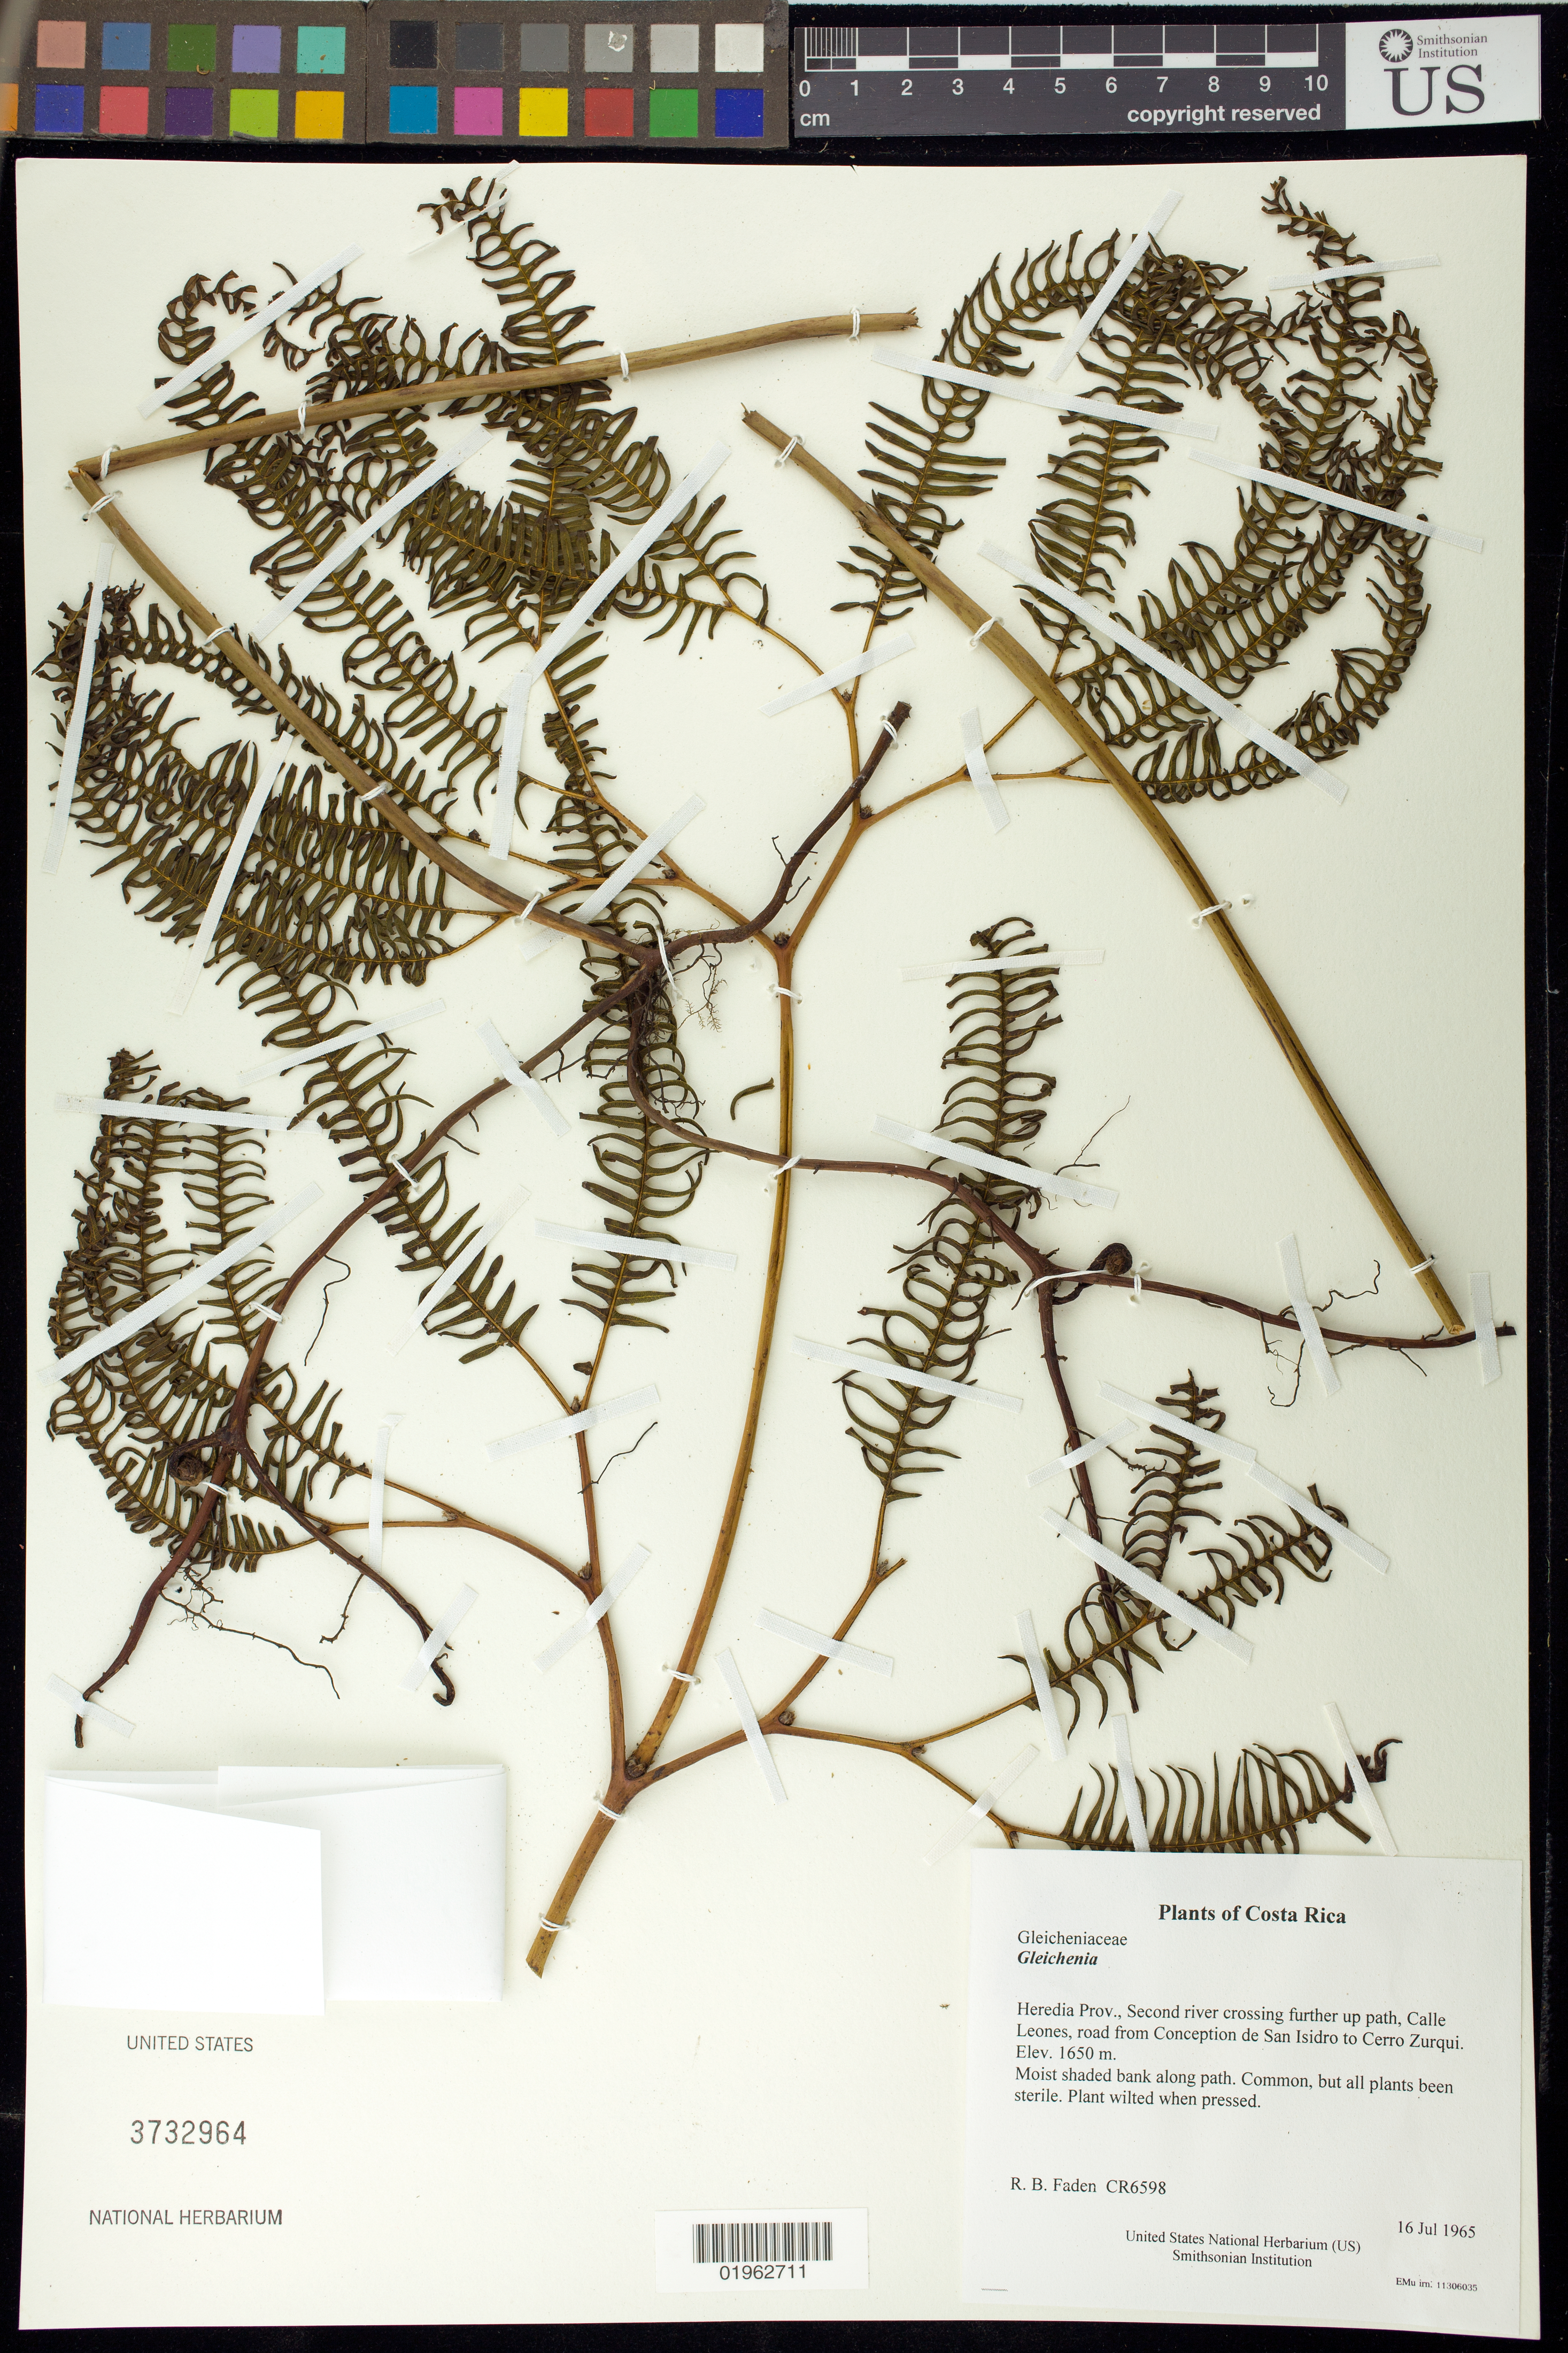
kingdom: Plantae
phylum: Tracheophyta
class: Polypodiopsida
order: Gleicheniales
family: Gleicheniaceae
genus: Gleichenia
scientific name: Gleichenia sp.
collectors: R. B. Faden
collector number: CR6598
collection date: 1965-07-16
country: Costa Rica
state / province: Heredia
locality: Second river crossing further up path, Calle Leones, road from Conception de San Isidro to Cerro Zurqui.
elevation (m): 1650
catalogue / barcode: US 3732964